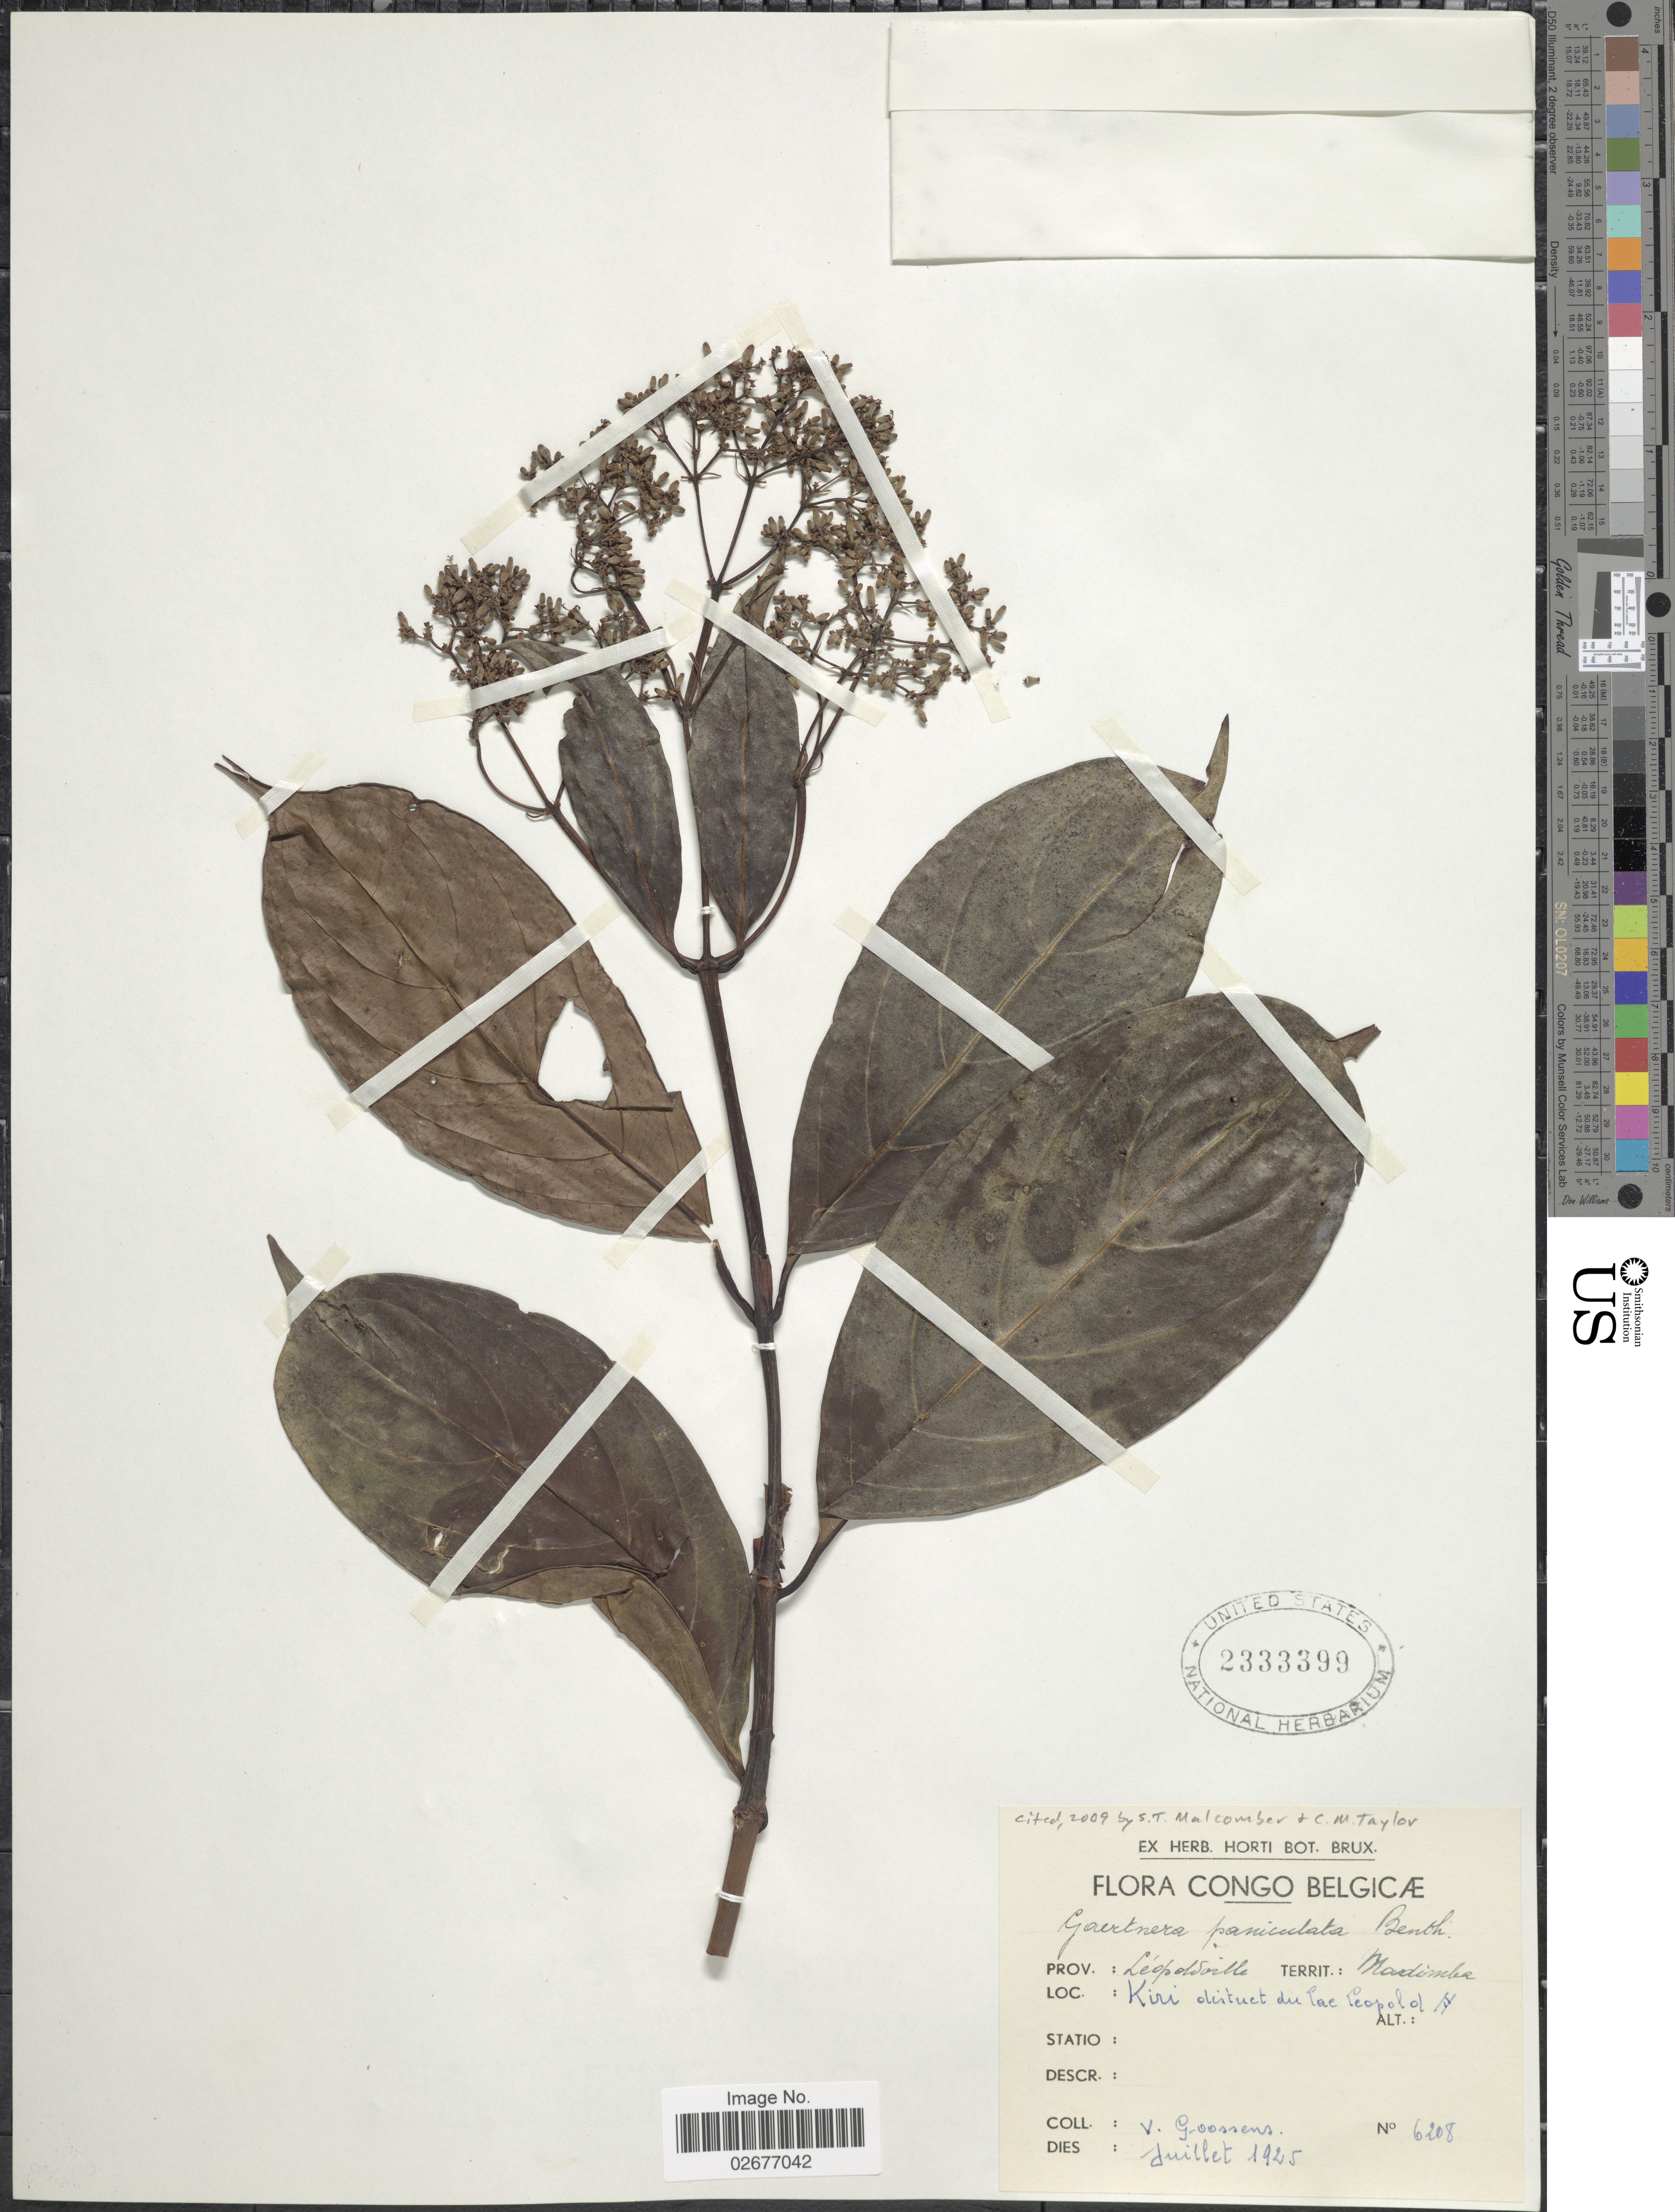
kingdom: Plantae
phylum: Tracheophyta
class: Magnoliopsida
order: Gentianales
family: Rubiaceae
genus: Gaertnera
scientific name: Gaertnera paniculata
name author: Benth.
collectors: V. Goossens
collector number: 6208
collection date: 1925-07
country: Congo, Democratic Republic of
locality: Congo Belgicae, Prov.: Leopoldville Territ.: Madimba, Kiri district du Lac Leopold II.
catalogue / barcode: US 2333399